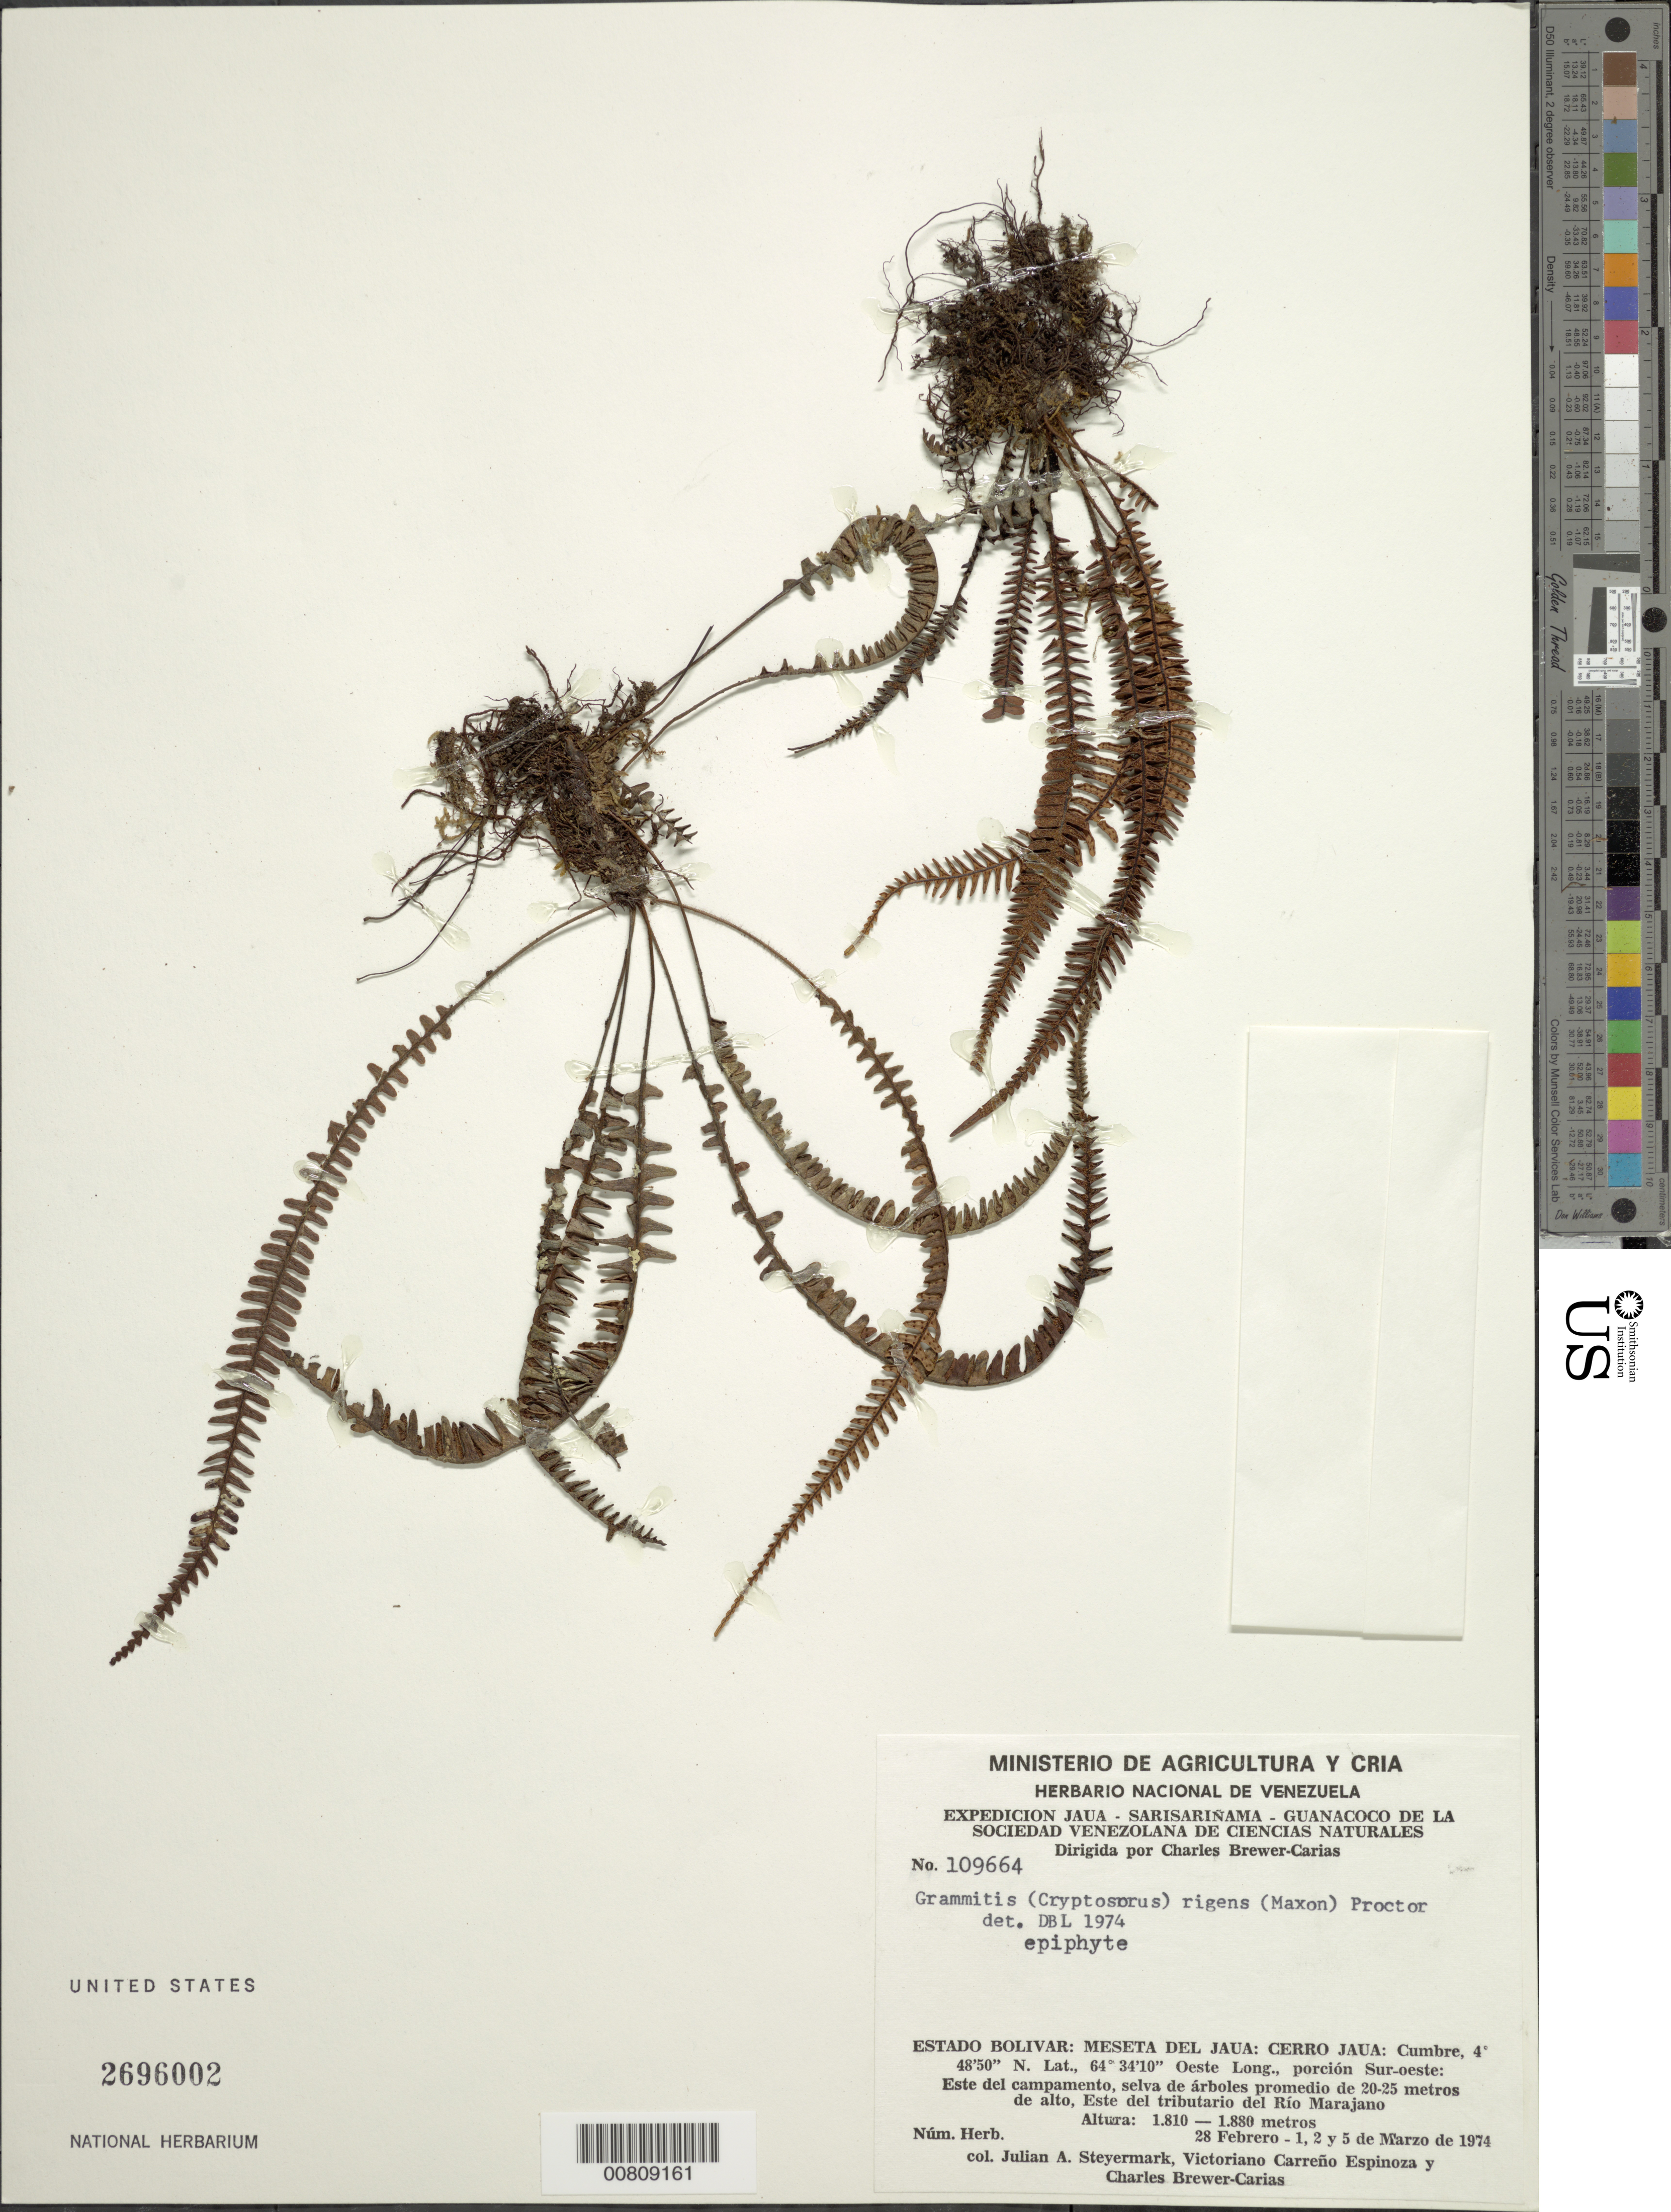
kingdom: Plantae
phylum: Tracheophyta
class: Polypodiopsida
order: Polypodiales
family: Polypodiaceae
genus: Melpomene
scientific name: Melpomene xiphopteroides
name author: (Liebm.) A.R. Sm. & R.C. Moran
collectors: J. Steyermark, V. Carreño E. & C. Brewer-Carias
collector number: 109664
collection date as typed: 28-Feb-74 to 5-Mar-74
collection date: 1974-02-28/1974-03-05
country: Venezuela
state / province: Bolívar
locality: Meseta del Jaua: Cerro Jaua; porcion SO, Este del Campamento, Este del tributarío del Río Marajano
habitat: Selva de arboles 20-25 m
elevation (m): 1810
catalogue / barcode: US 2696002